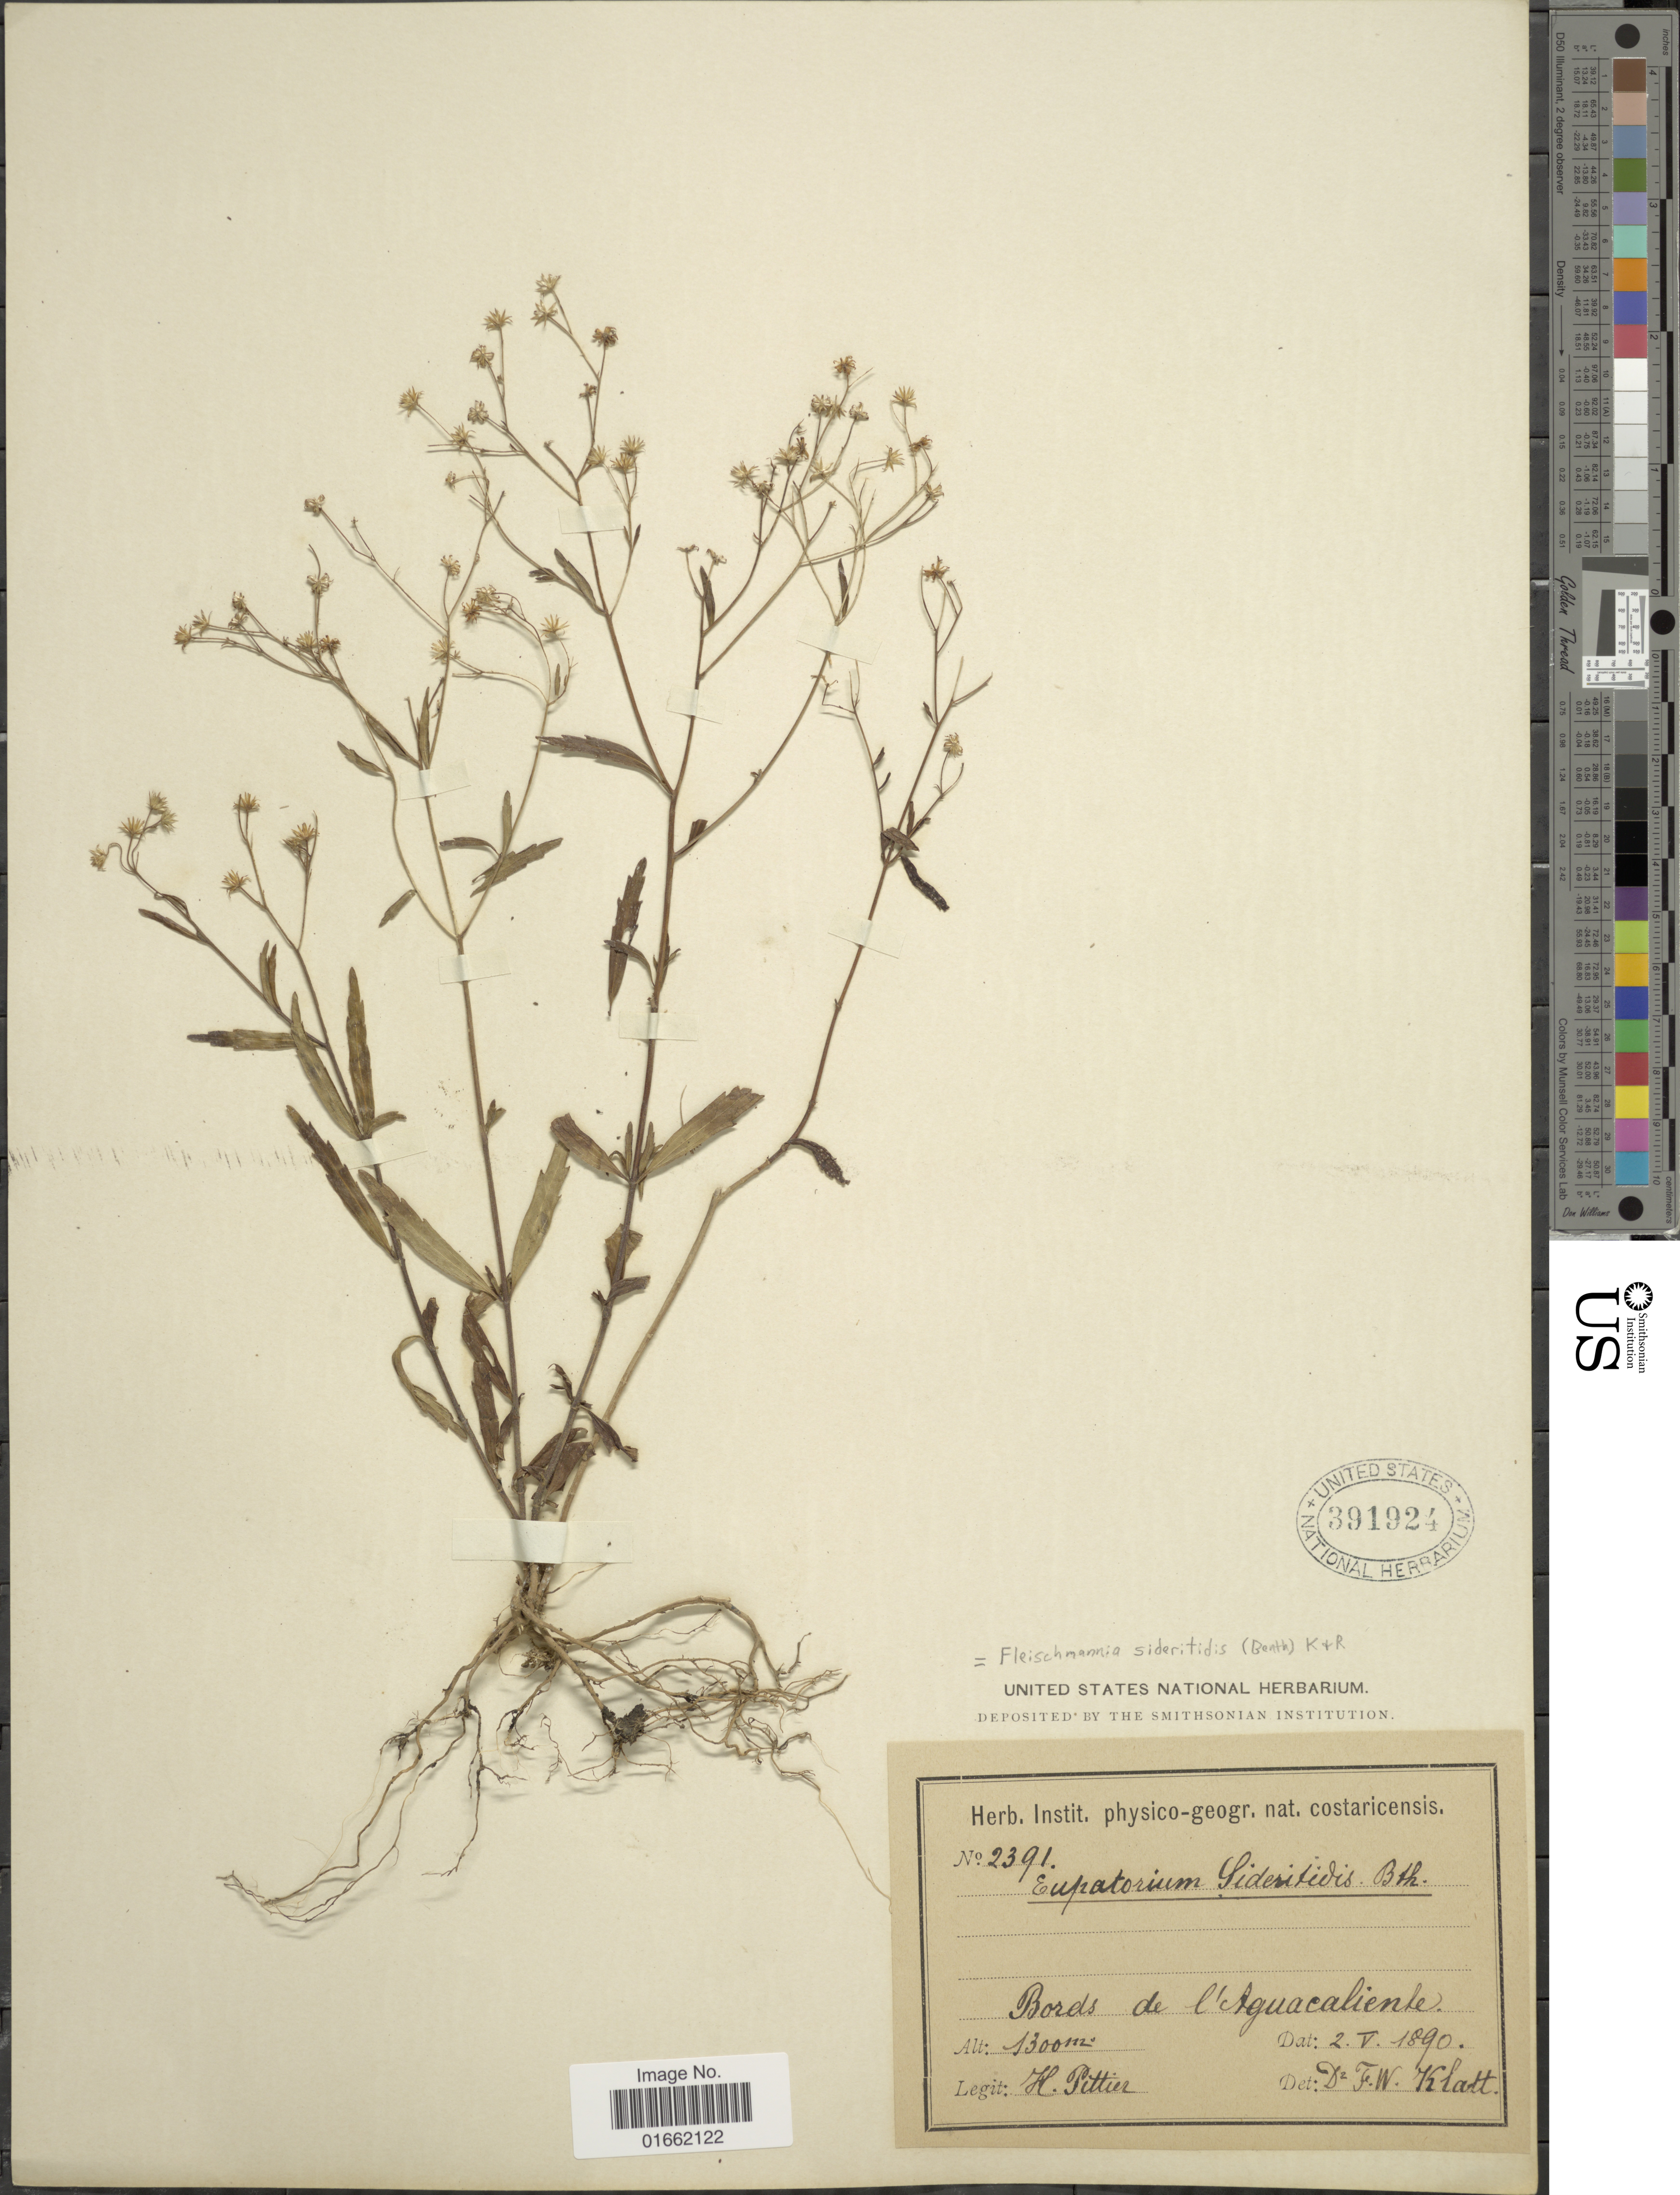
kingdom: Plantae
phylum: Tracheophyta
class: Magnoliopsida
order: Asterales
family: Asteraceae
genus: Fleischmannia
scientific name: Fleischmannia sideritides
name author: (Benth. in Oerst.) R.M. King & H. Rob.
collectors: H. F. Pittier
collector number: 2391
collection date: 1890-05-02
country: Panama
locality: Bords de l'Aguacaliente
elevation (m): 1300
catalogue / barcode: US 391924